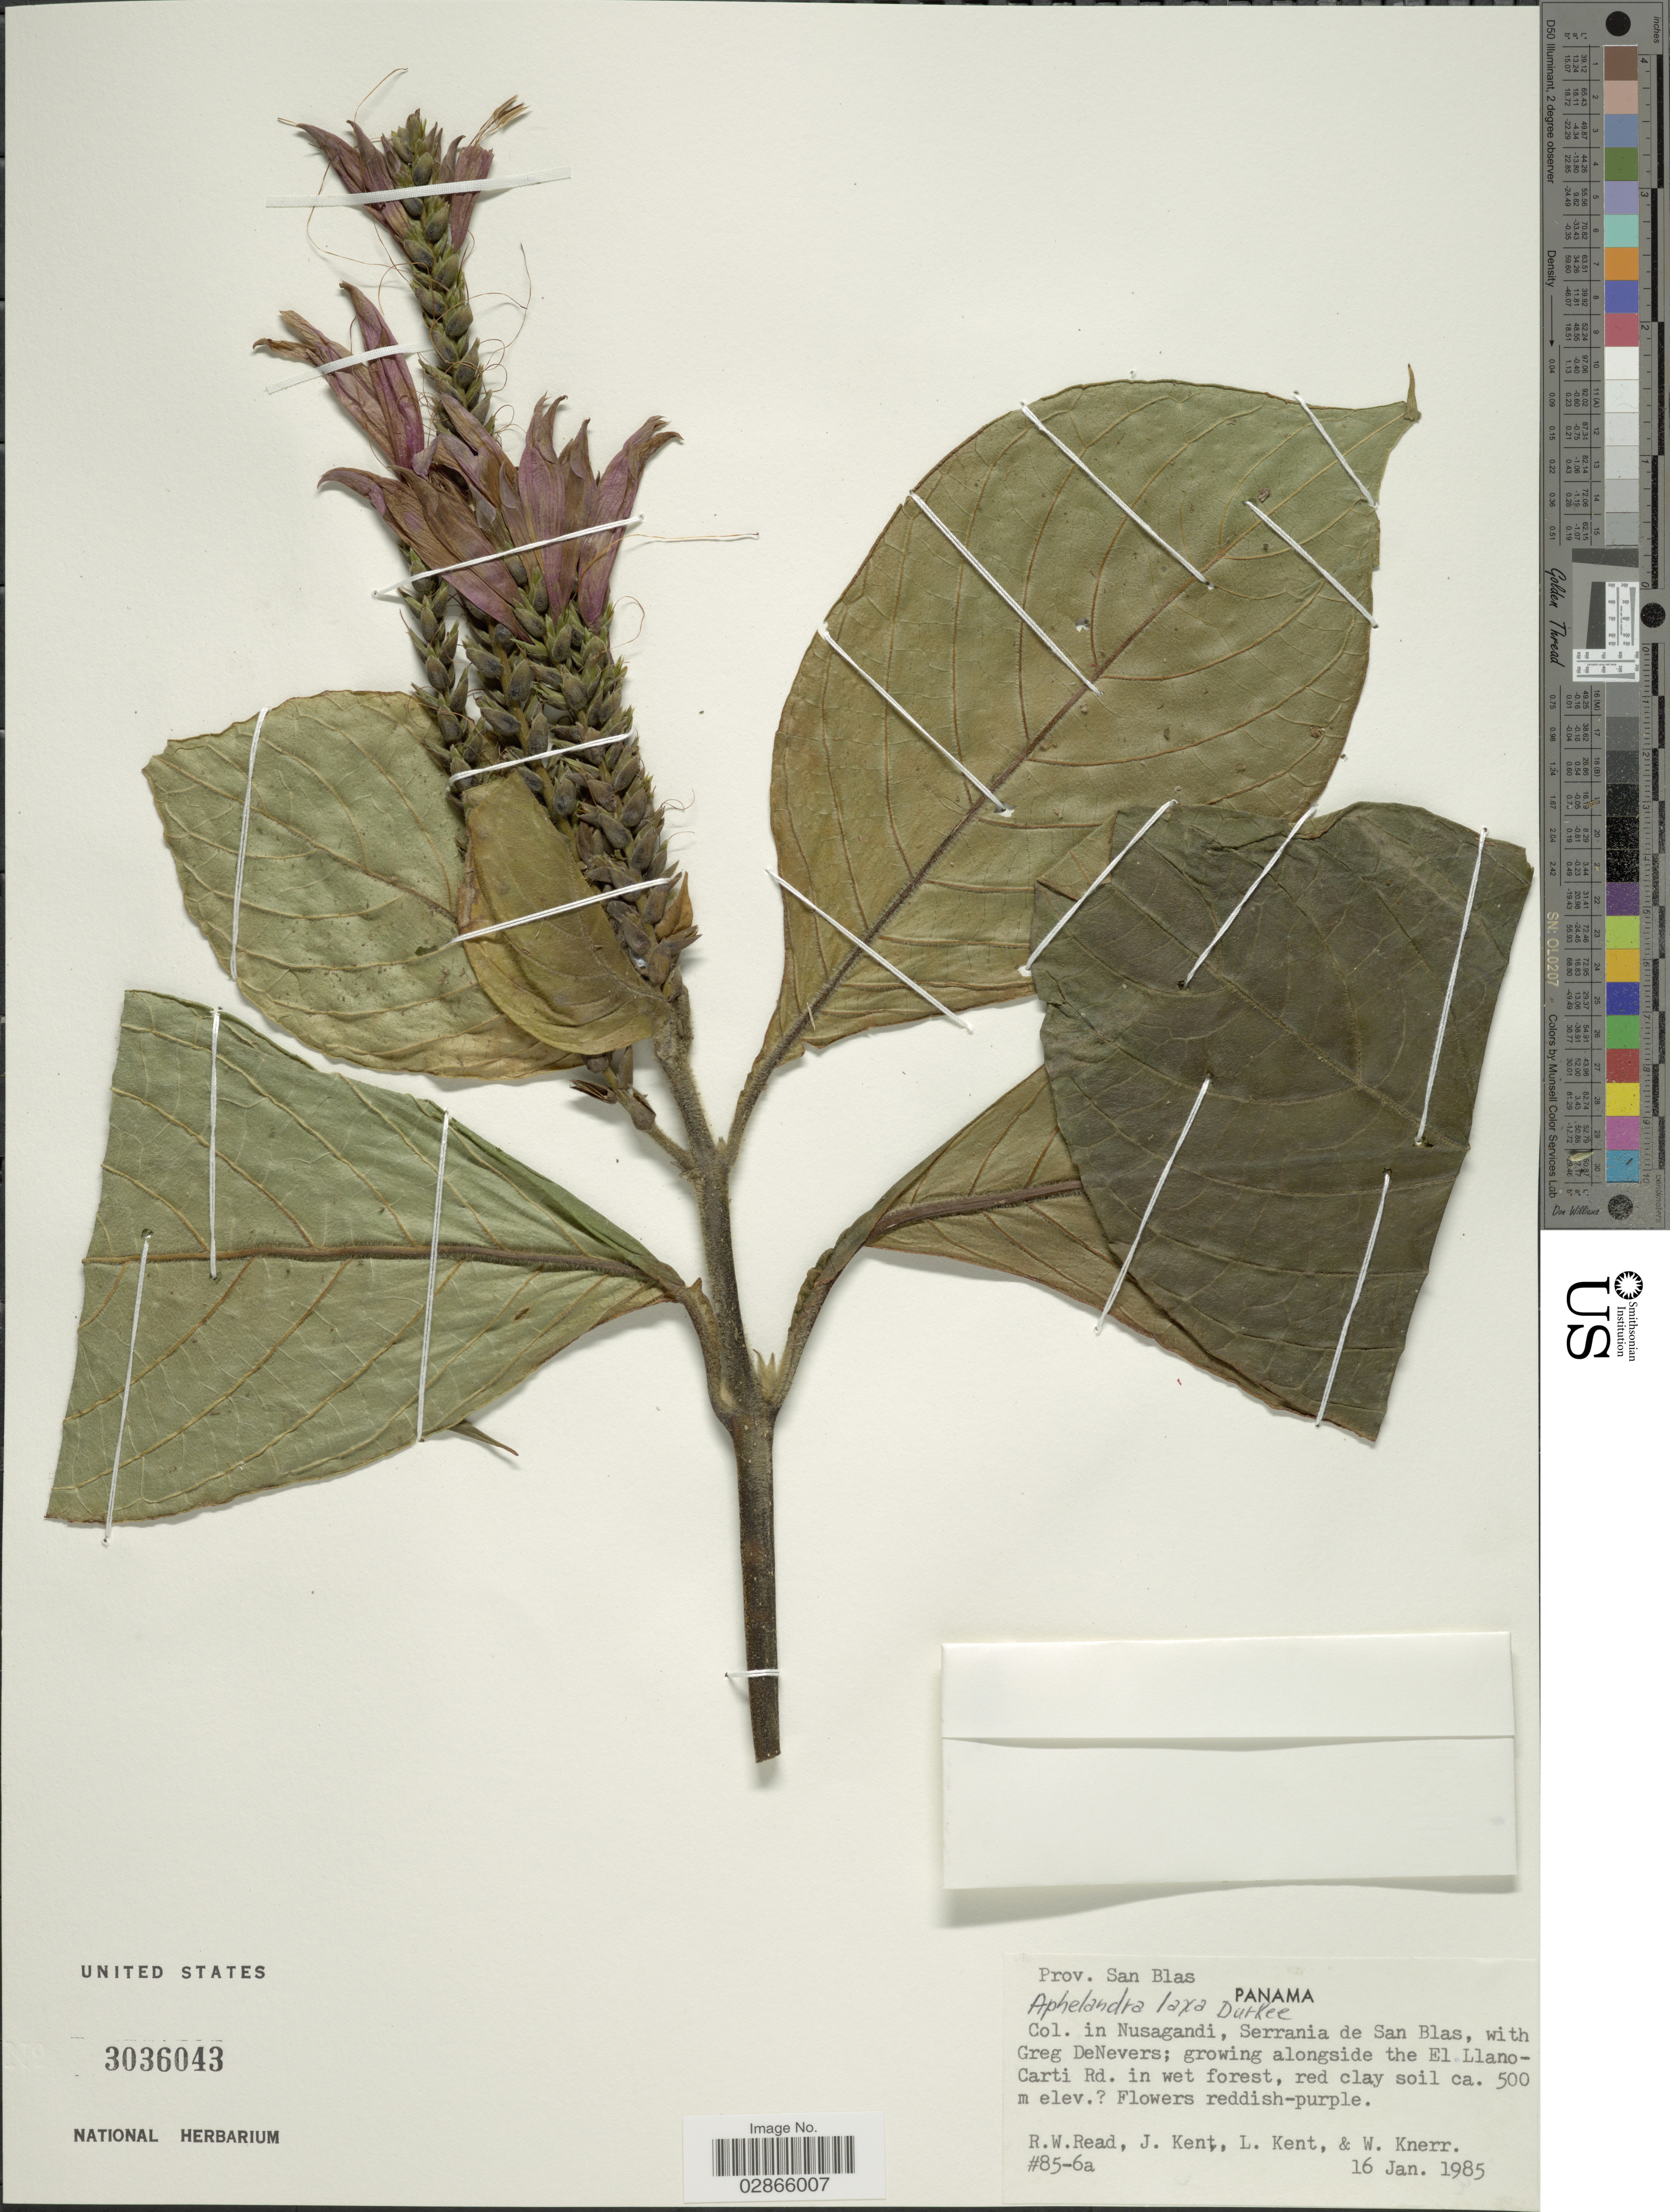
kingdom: Plantae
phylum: Tracheophyta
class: Magnoliopsida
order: Lamiales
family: Acanthaceae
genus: Aphelandra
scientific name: Aphelandra laxa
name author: Durkee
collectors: R. W. Read, J. Kent, L. Kent, W. Knerr & G. DeNevers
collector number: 85-6a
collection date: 1985-01-16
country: Panama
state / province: Kuna Yala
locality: In Nusagandi, Serrania de San Blas.; growing alongside the El Llano-Carti RD.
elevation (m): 500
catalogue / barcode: US 3036043